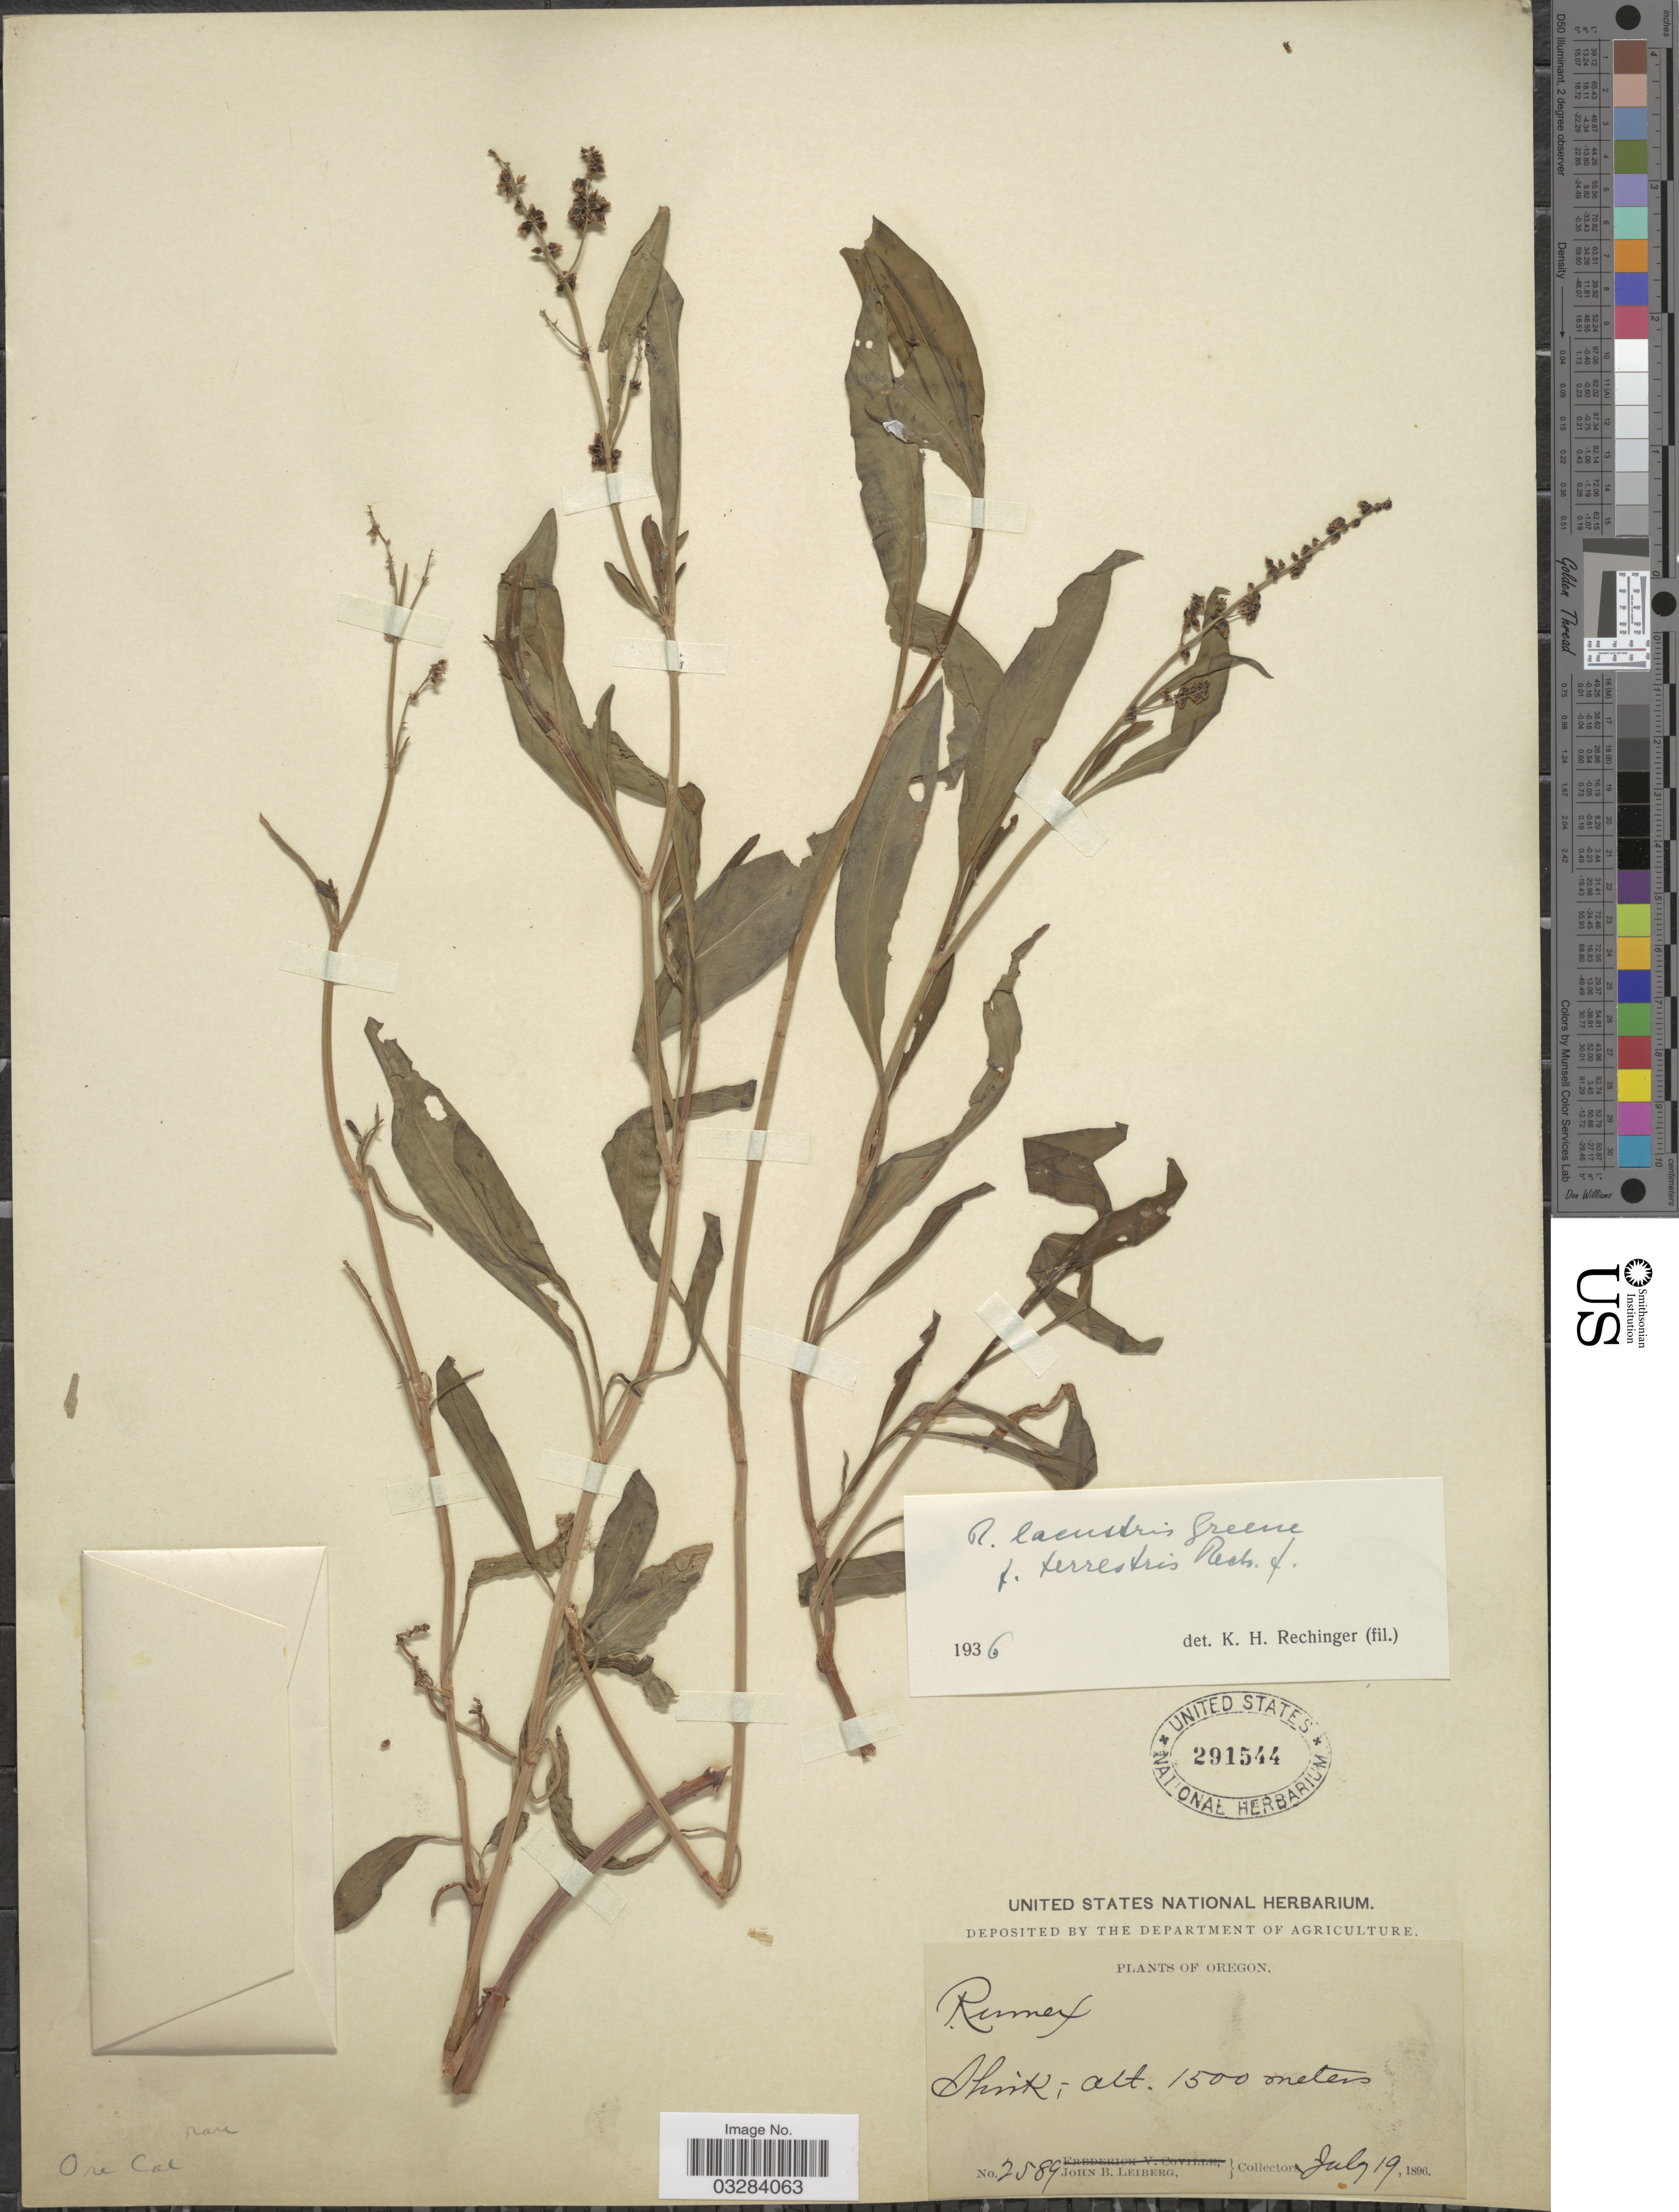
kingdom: Plantae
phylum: Tracheophyta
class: Magnoliopsida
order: Caryophyllales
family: Polygonaceae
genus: Rumex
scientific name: Rumex lacustris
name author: Greene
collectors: J. Leiberg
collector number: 2589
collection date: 1896-07-19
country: United States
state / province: Oregon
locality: Shirk.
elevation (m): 1500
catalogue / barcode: US 291544